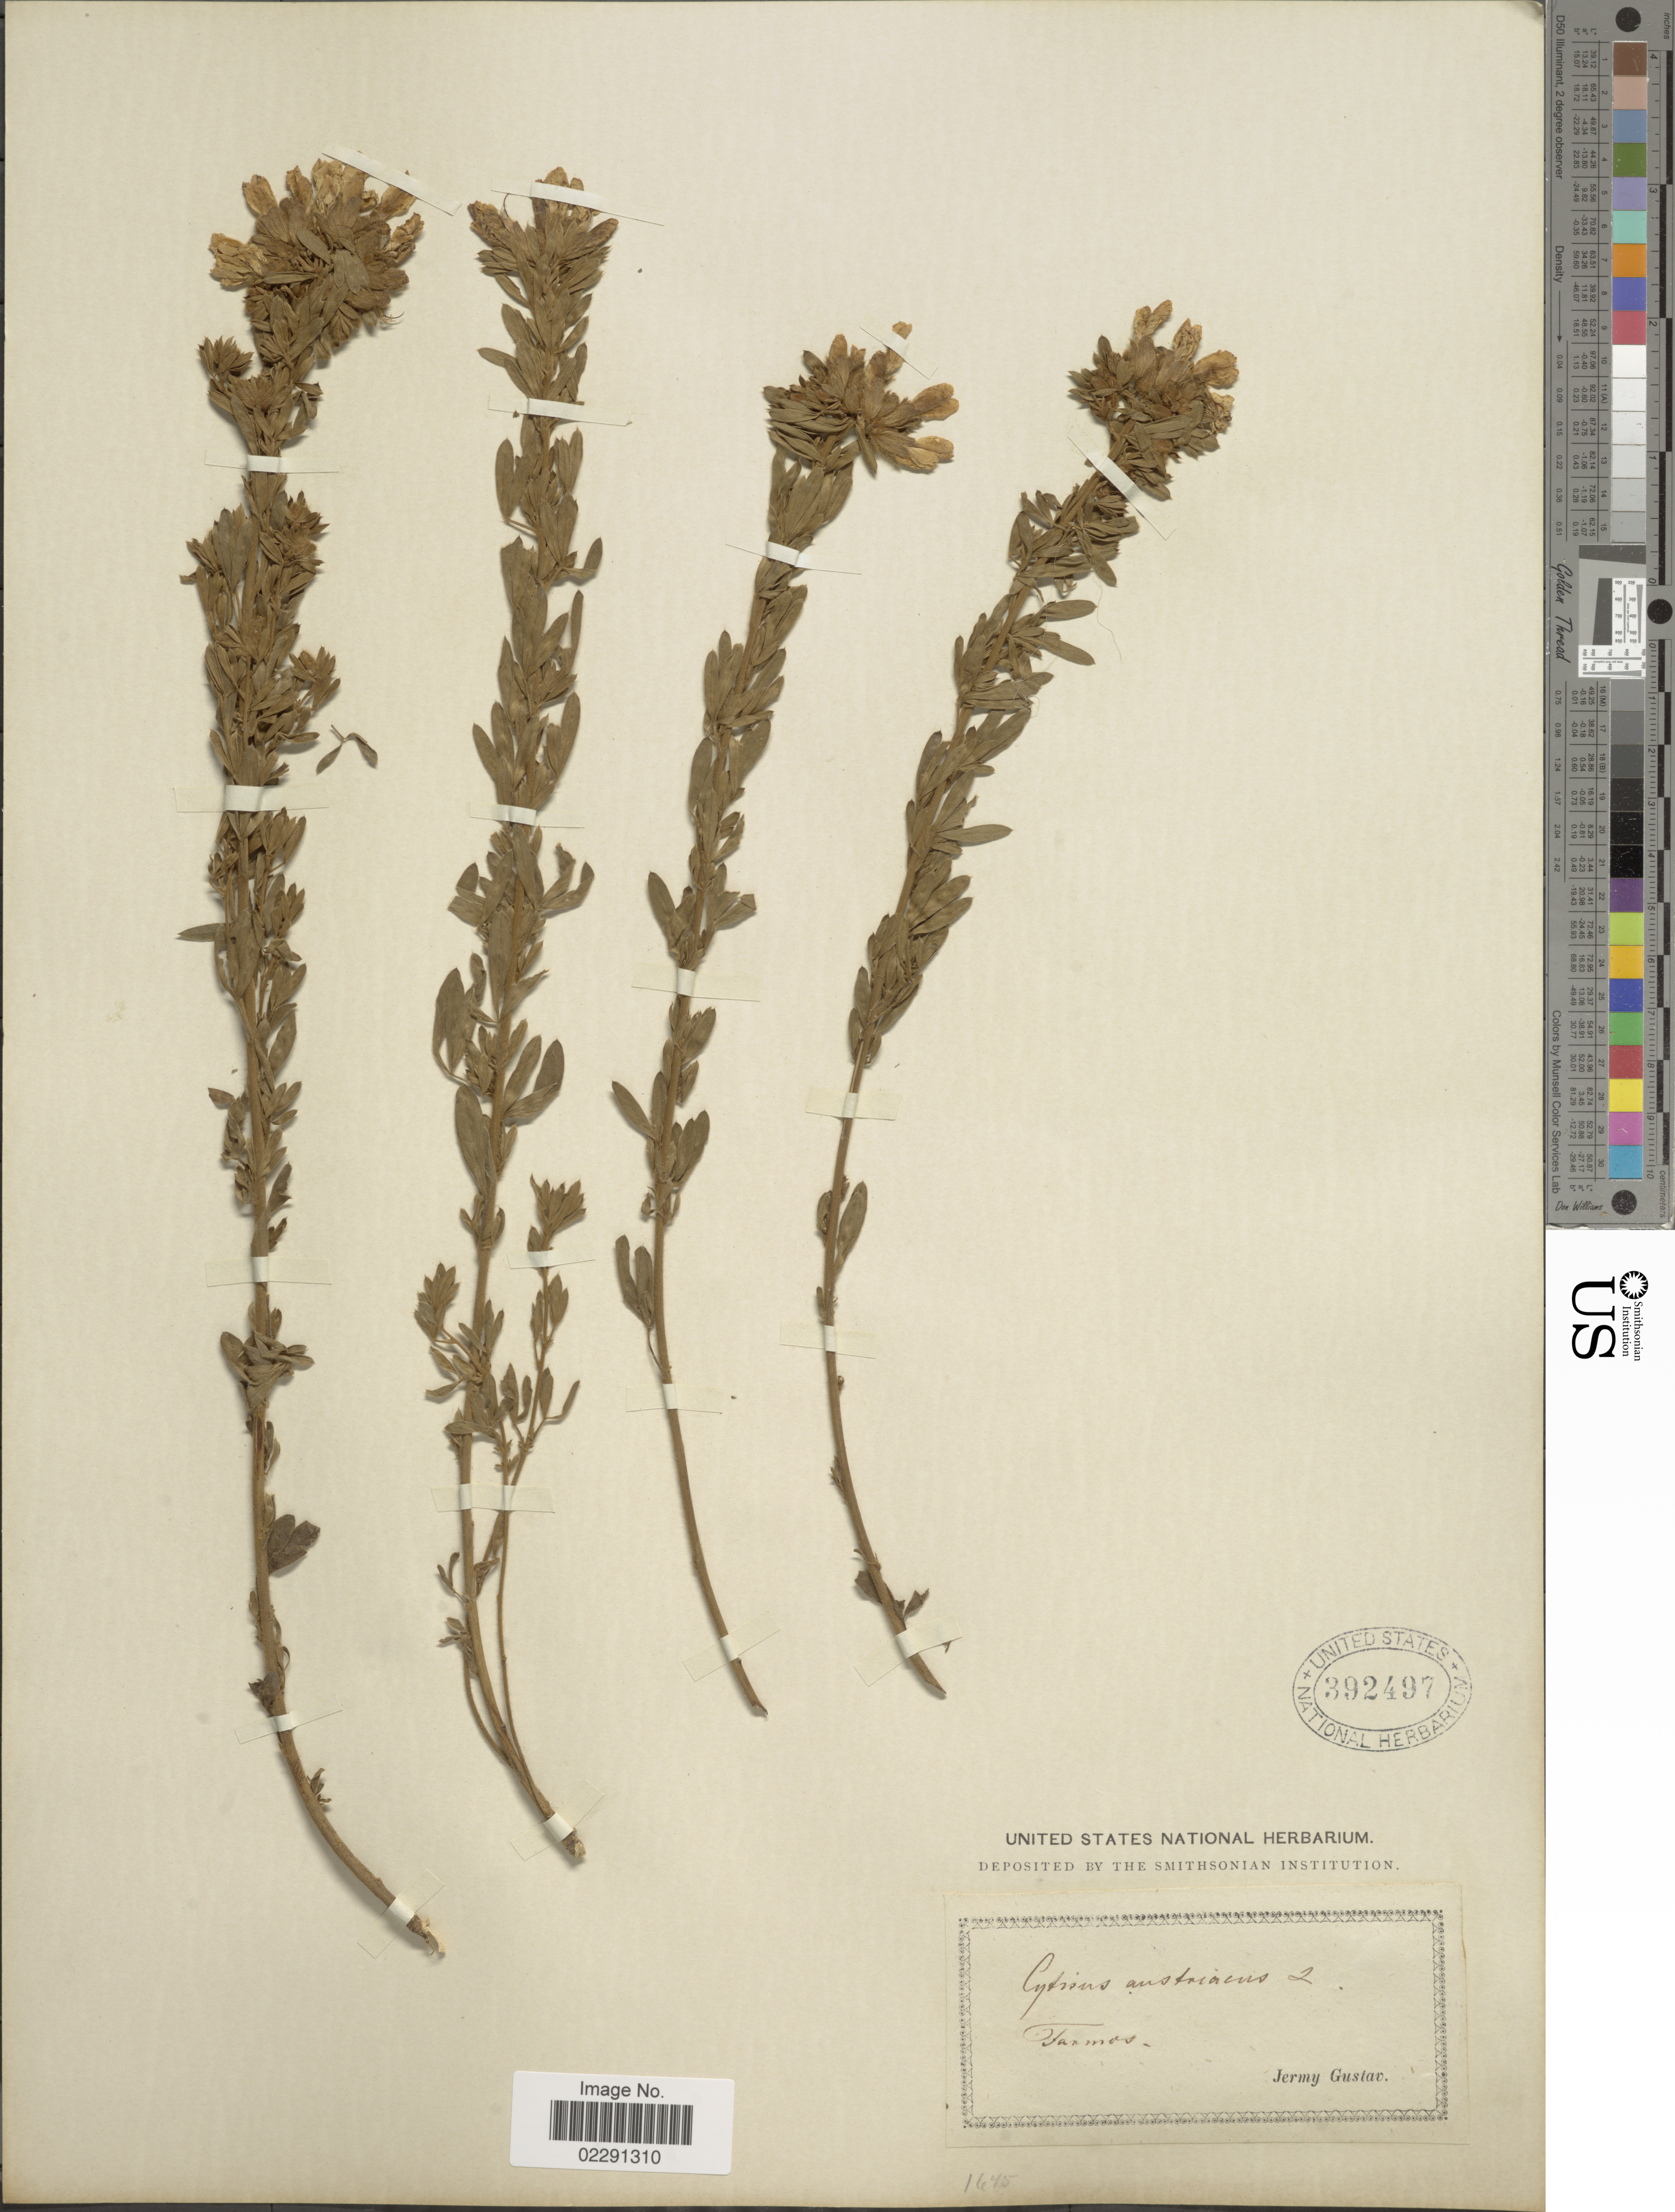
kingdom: Plantae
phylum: Tracheophyta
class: Magnoliopsida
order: Fabales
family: Fabaceae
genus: Cytisus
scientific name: Cytisus austriacus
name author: L.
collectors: J. Gustav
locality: Farmos. [interpreted]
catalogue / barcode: US 392497